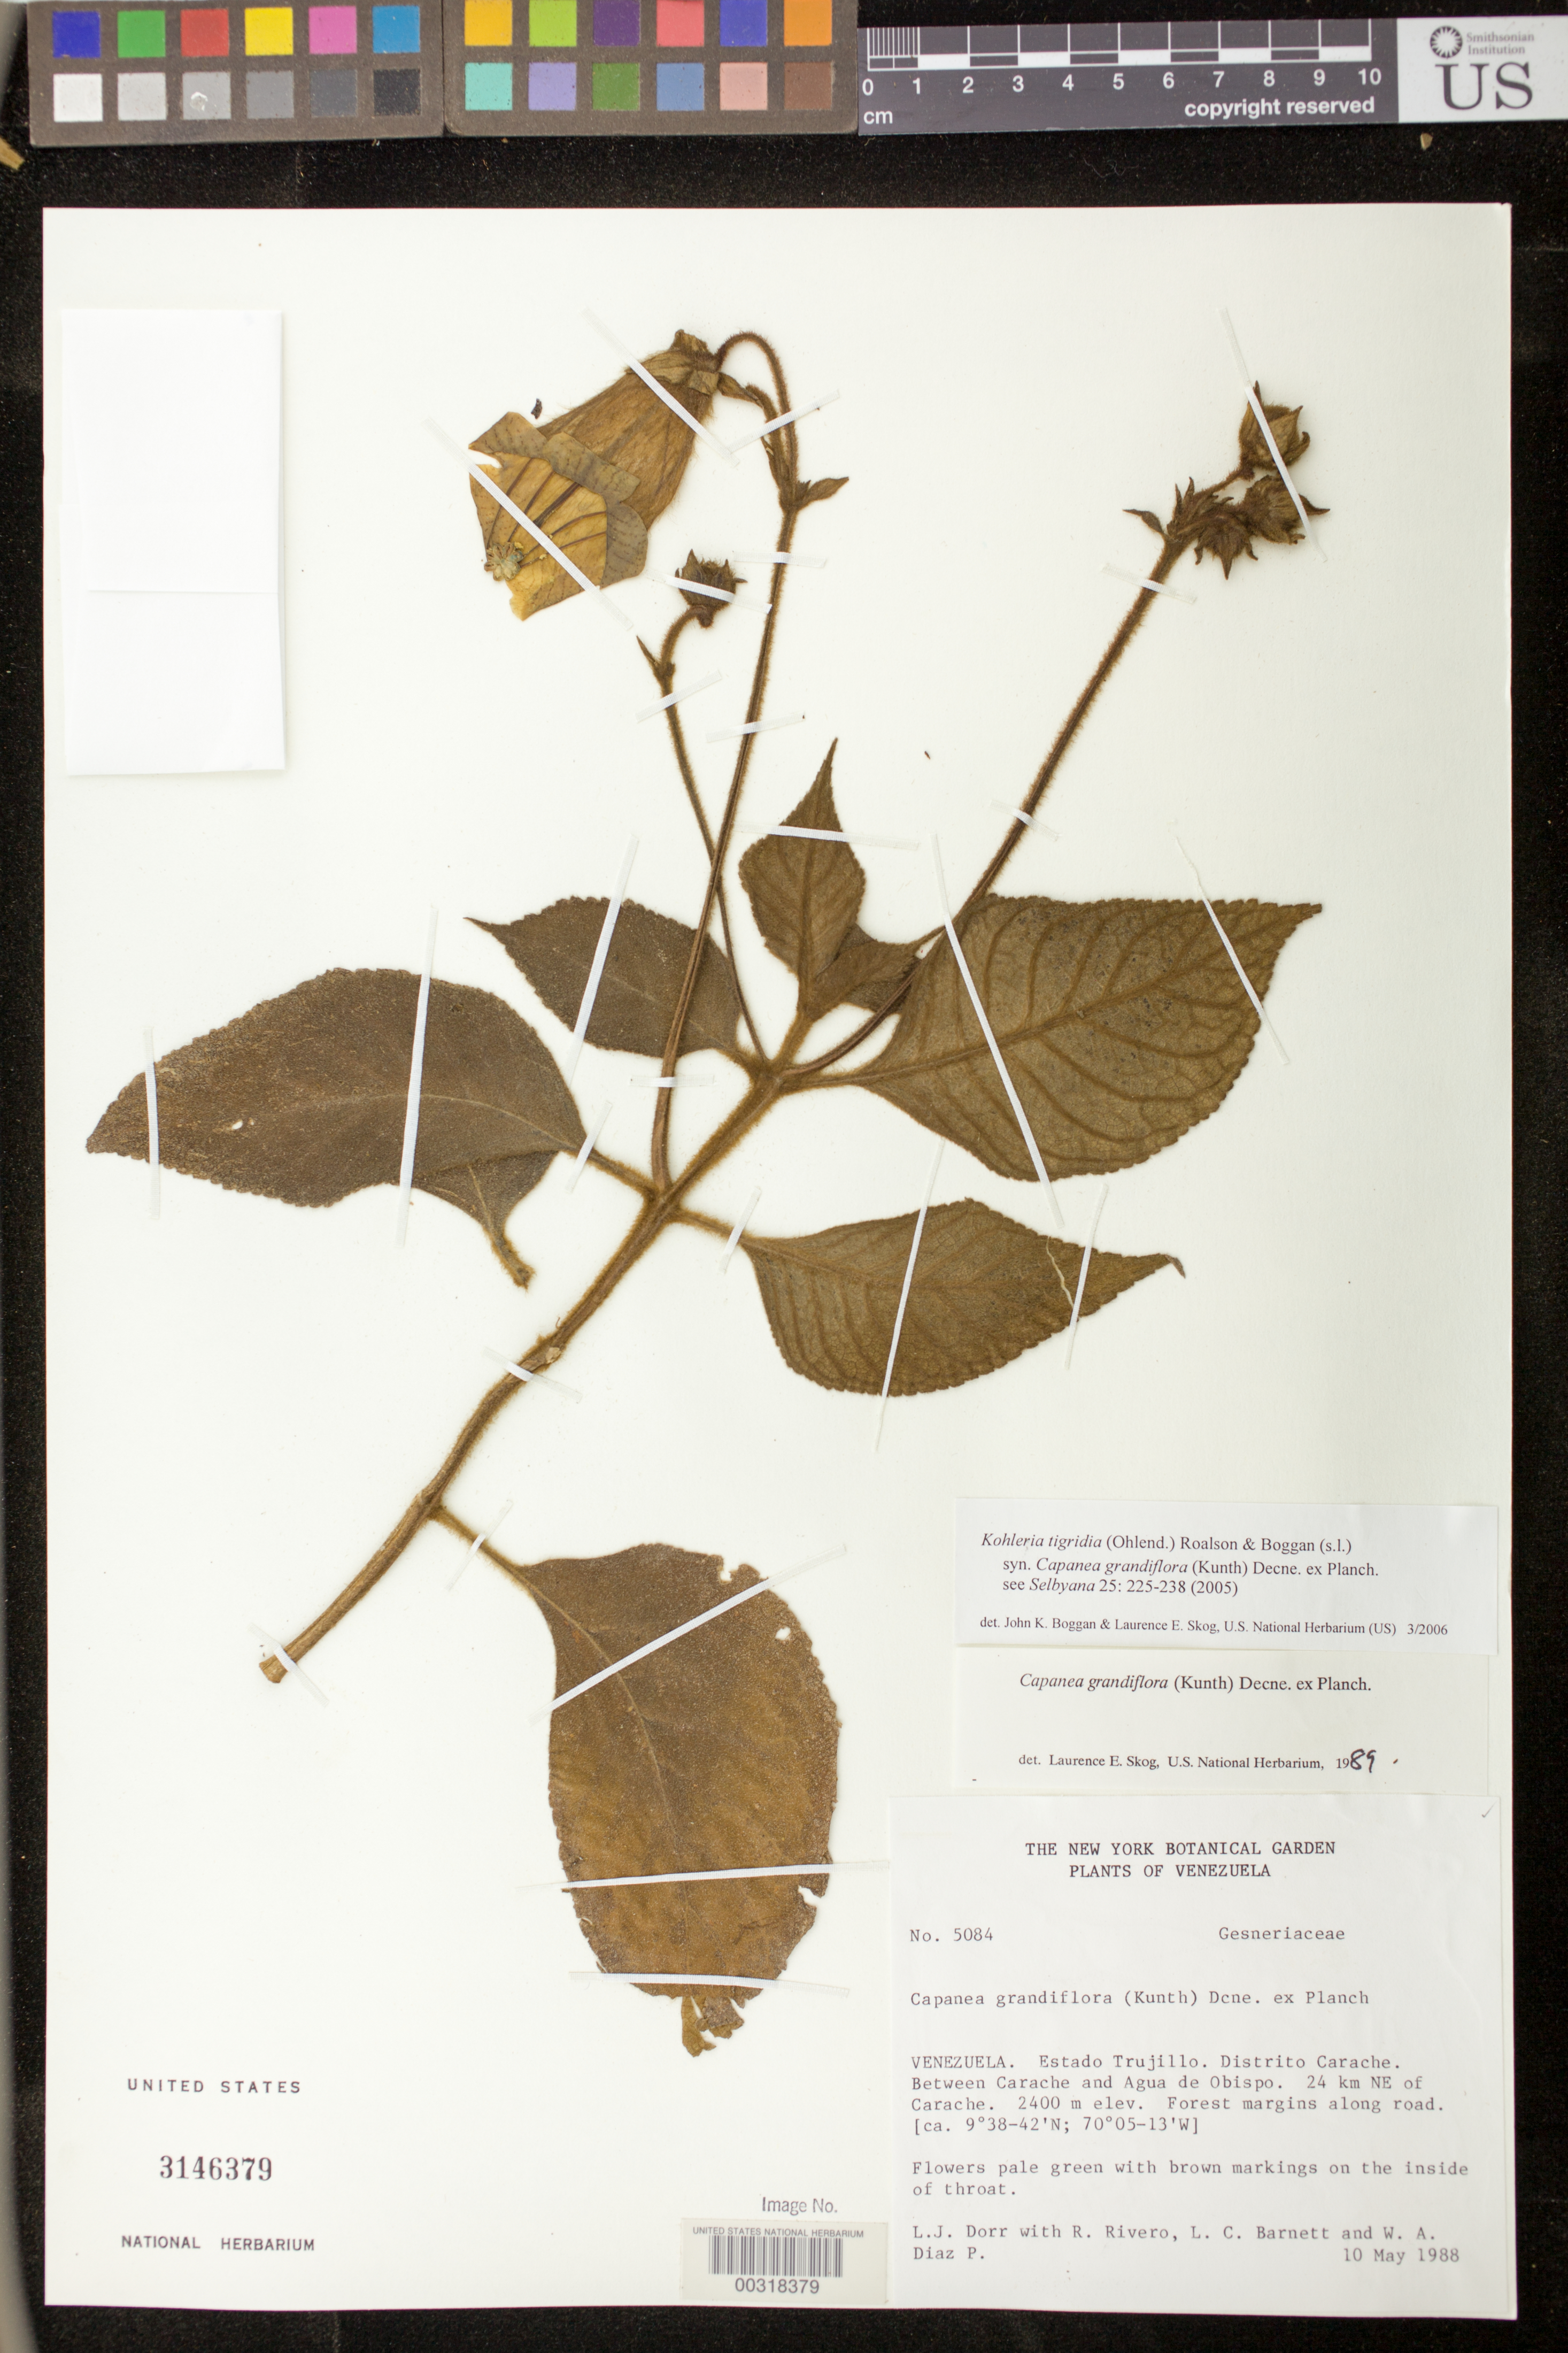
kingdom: Plantae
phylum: Tracheophyta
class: Magnoliopsida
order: Lamiales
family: Gesneriaceae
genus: Kohleria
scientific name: Kohleria tigridia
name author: (Ohlend.) Roalson & Boggan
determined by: Boggan, J. K.; Skog, L. E.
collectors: L. J. Dorr, R. Rivera, L. C. Barnett & W. Díaz P.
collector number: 5084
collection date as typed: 10 May 1988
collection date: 1988-05-10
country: Venezuela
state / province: Trujillo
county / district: Carache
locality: Between Carache and Agua de Obispo, 24 km NE of Carache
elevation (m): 2400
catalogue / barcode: US 3146379